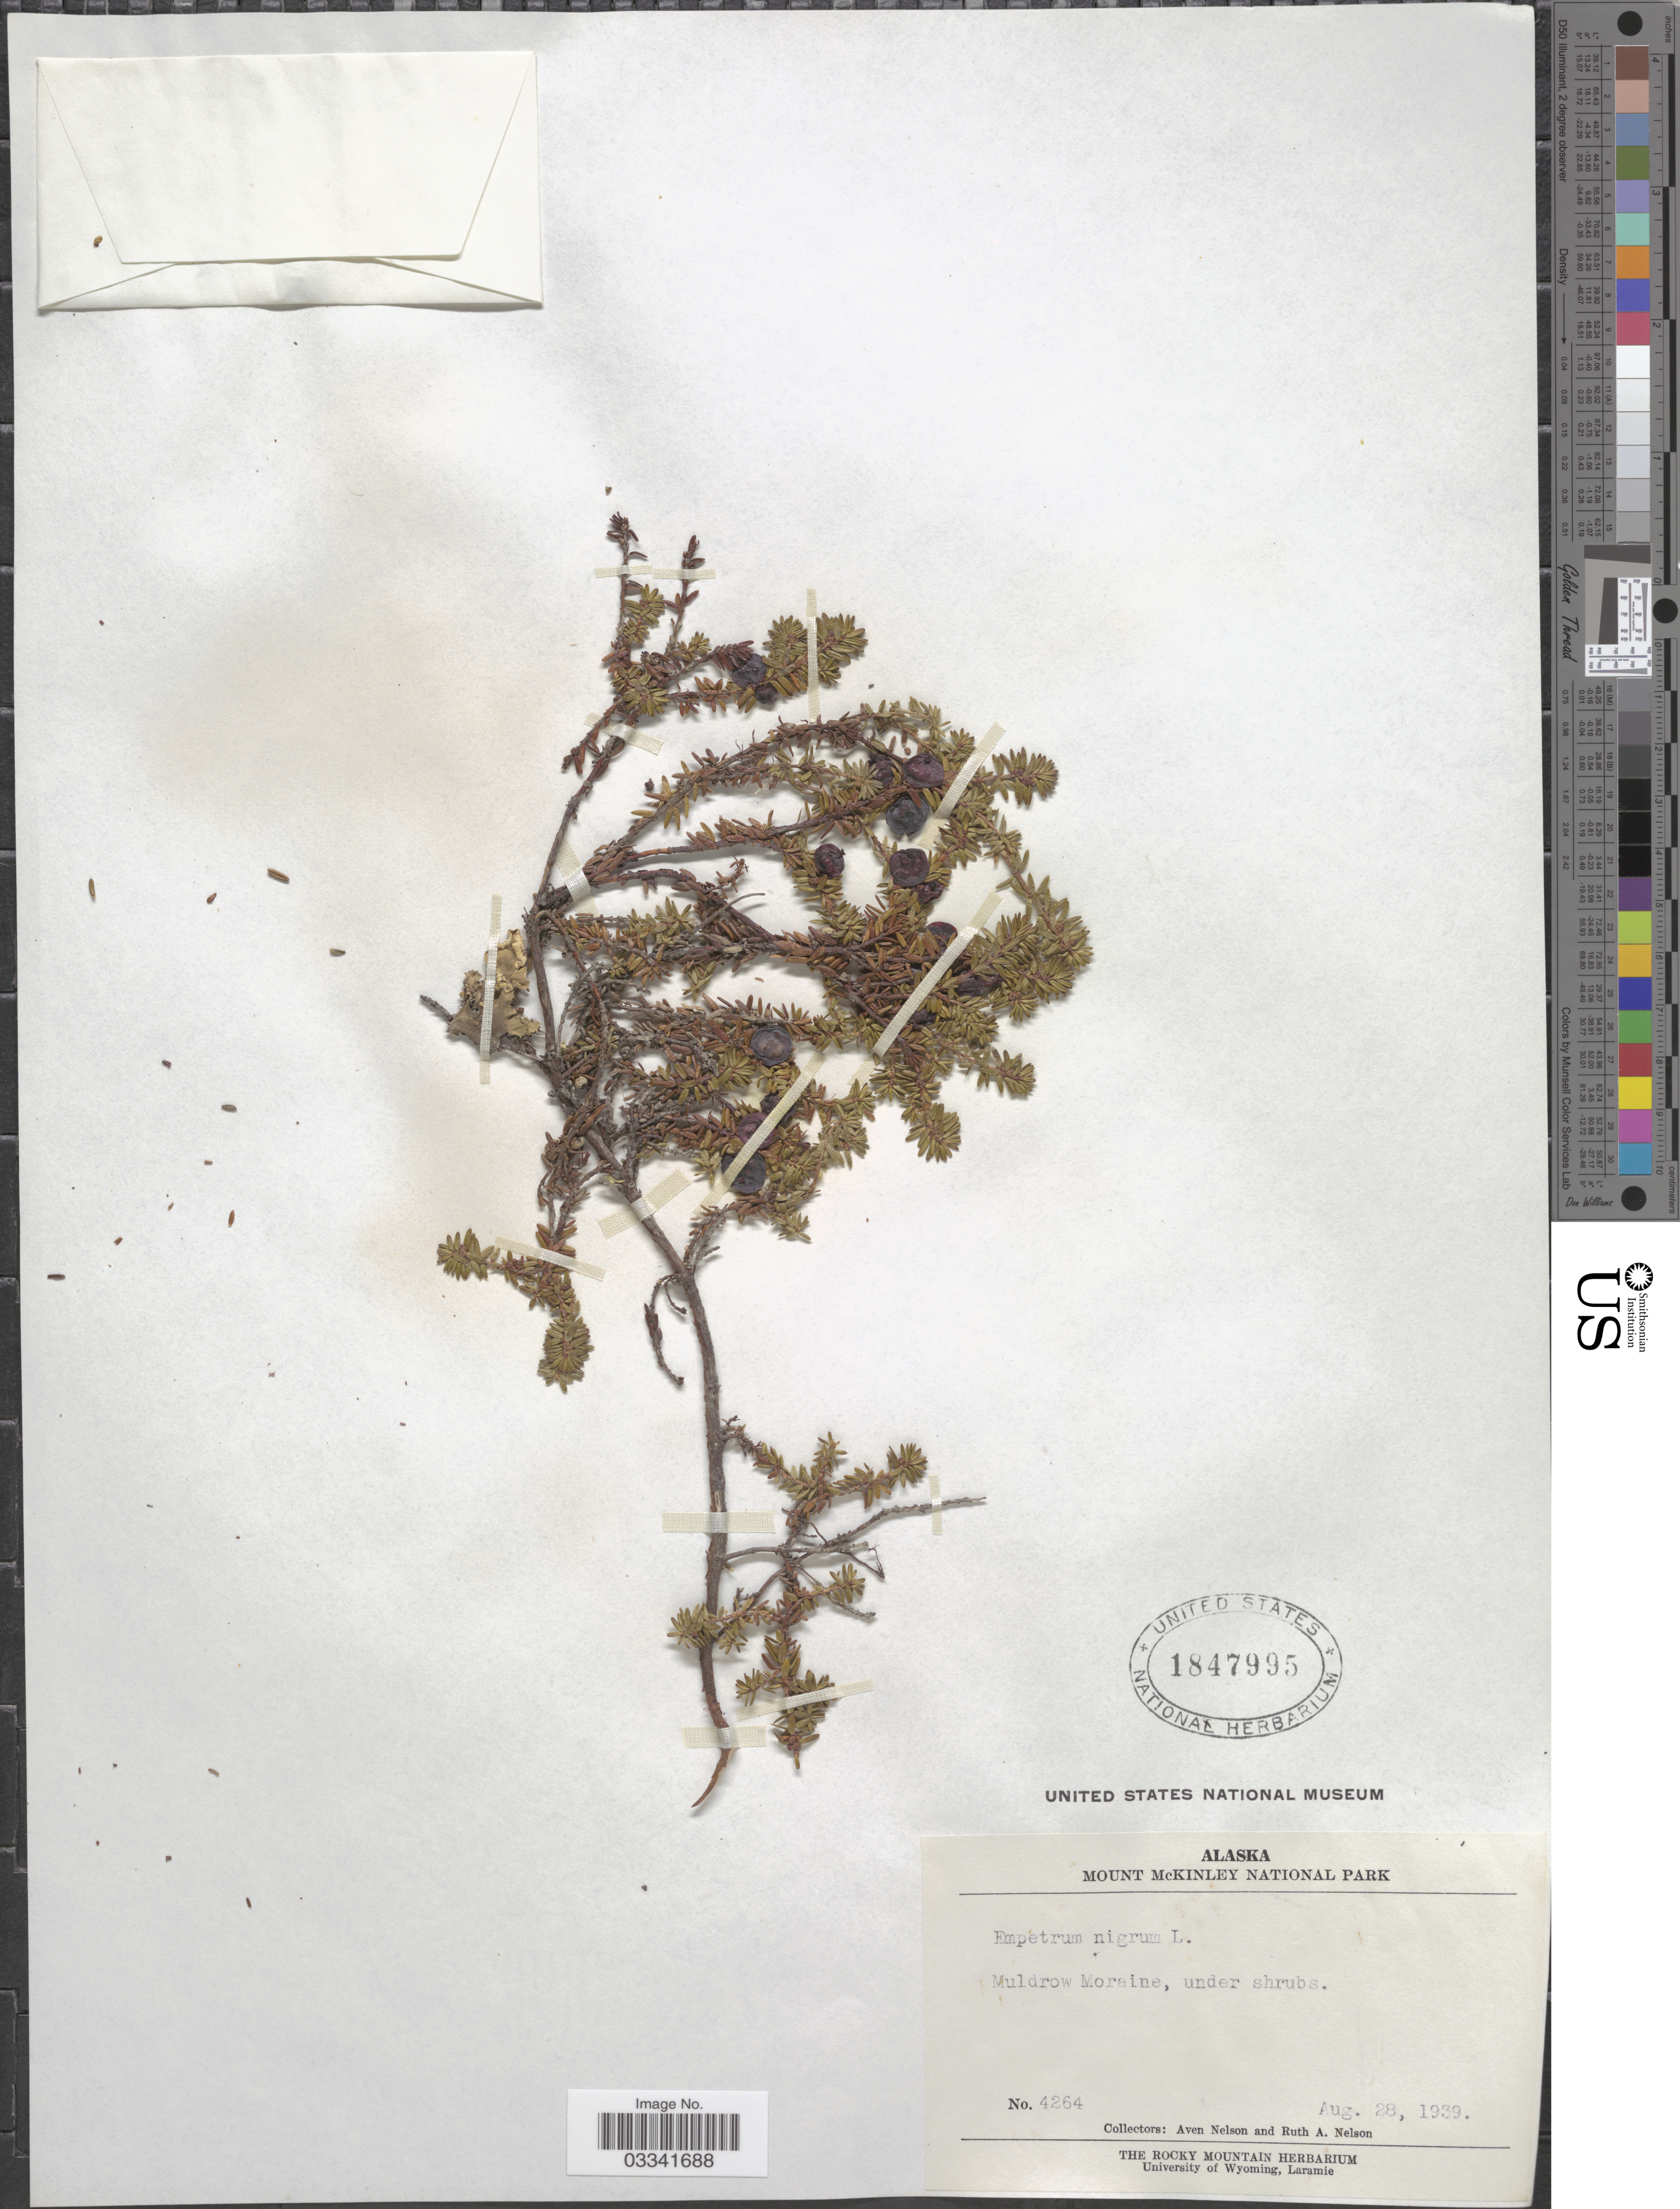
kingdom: Plantae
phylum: Tracheophyta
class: Magnoliopsida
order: Ericales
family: Ericaceae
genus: Empetrum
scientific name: Empetrum nigrum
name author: L.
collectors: A. Nelson & R. A. Nelson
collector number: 4264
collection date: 1939-08-28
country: United States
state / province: Alaska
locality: Mount McKinley National Park. Muldrow Moraine.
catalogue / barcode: US 1847995